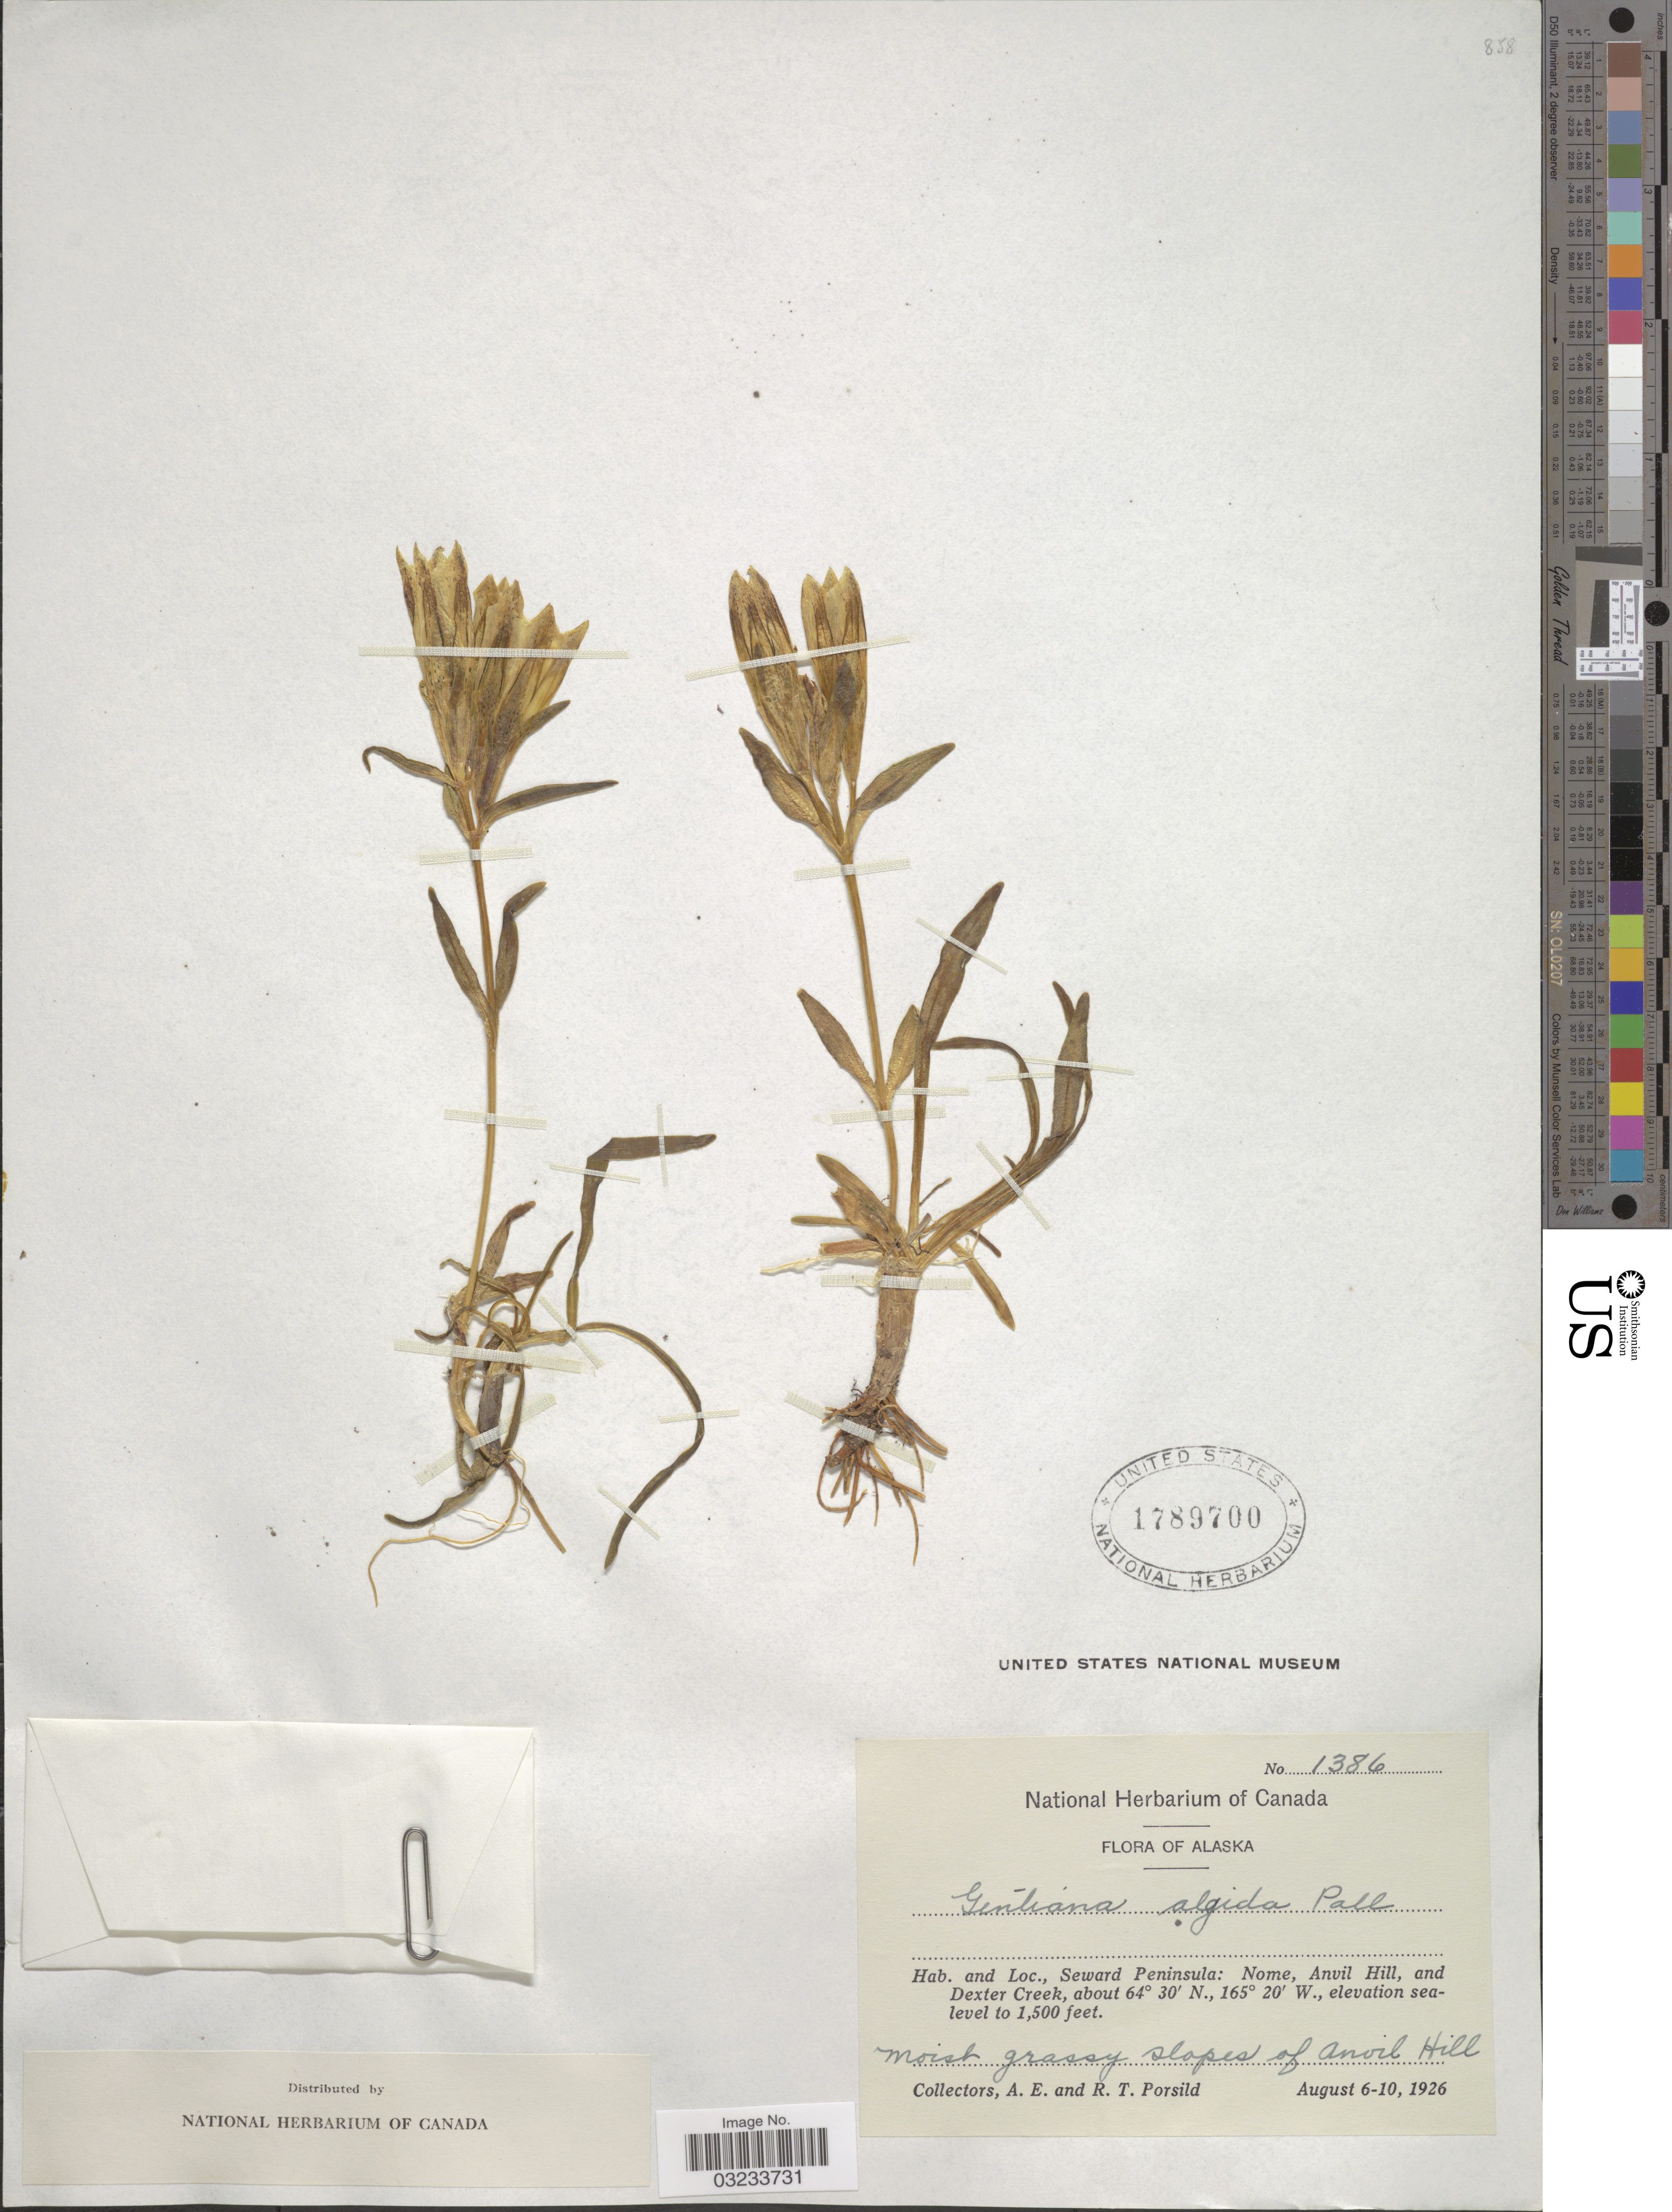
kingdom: Plantae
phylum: Tracheophyta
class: Magnoliopsida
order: Gentianales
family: Gentianaceae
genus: Gentiana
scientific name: Gentiana algida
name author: Pall.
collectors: A. E. Porsild & R. T. Porsild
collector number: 1386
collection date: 1926-08-06/1926-08-10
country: United States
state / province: Alaska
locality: Seward Peninsula: Nome, Anvil Hill, and Dexter Creek. Moist grassy slopes of Anvil Hill.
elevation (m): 0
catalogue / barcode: US 1789700